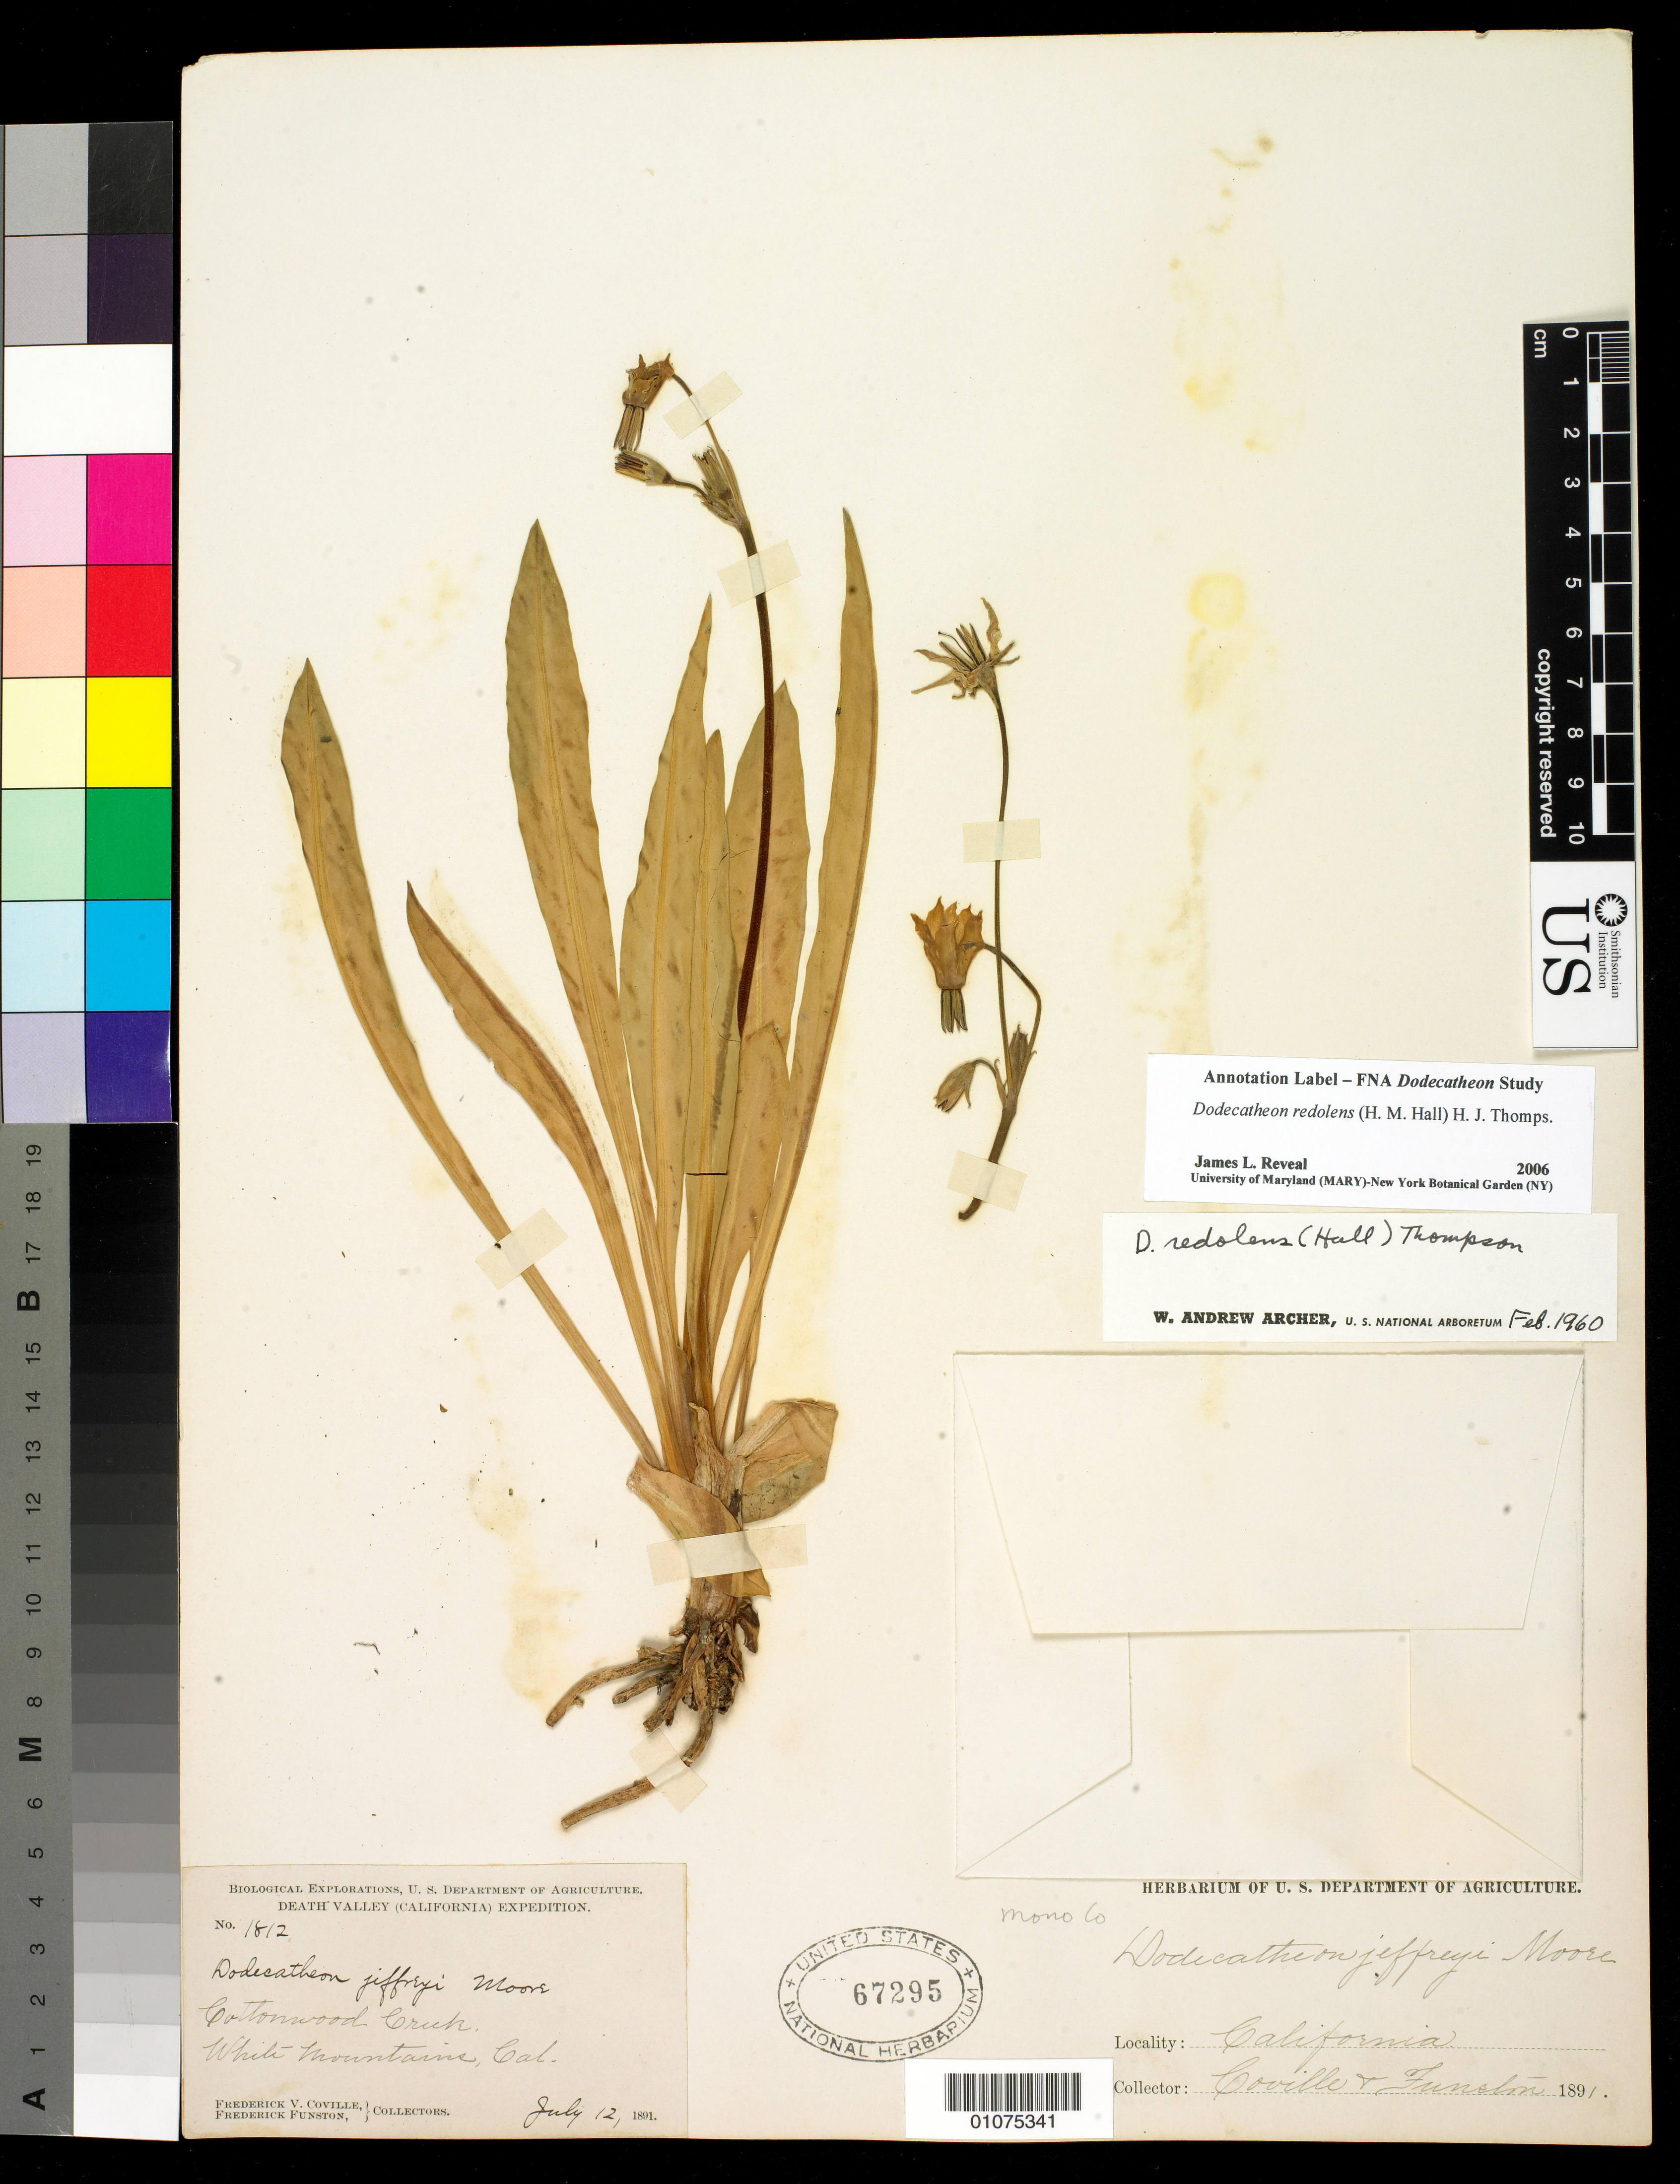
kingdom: Plantae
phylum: Tracheophyta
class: Magnoliopsida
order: Ericales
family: Primulaceae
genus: Dodecatheon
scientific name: Dodecatheon redolens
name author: (H.M. Hall) H.J. Thomps.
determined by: Reveal, J. L.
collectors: F. V. Coville & F. Funston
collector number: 1812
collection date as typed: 12 Jul 1891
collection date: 1891-07-12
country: United States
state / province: California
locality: Cottonwood Creek, White Mountains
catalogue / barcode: US 67295